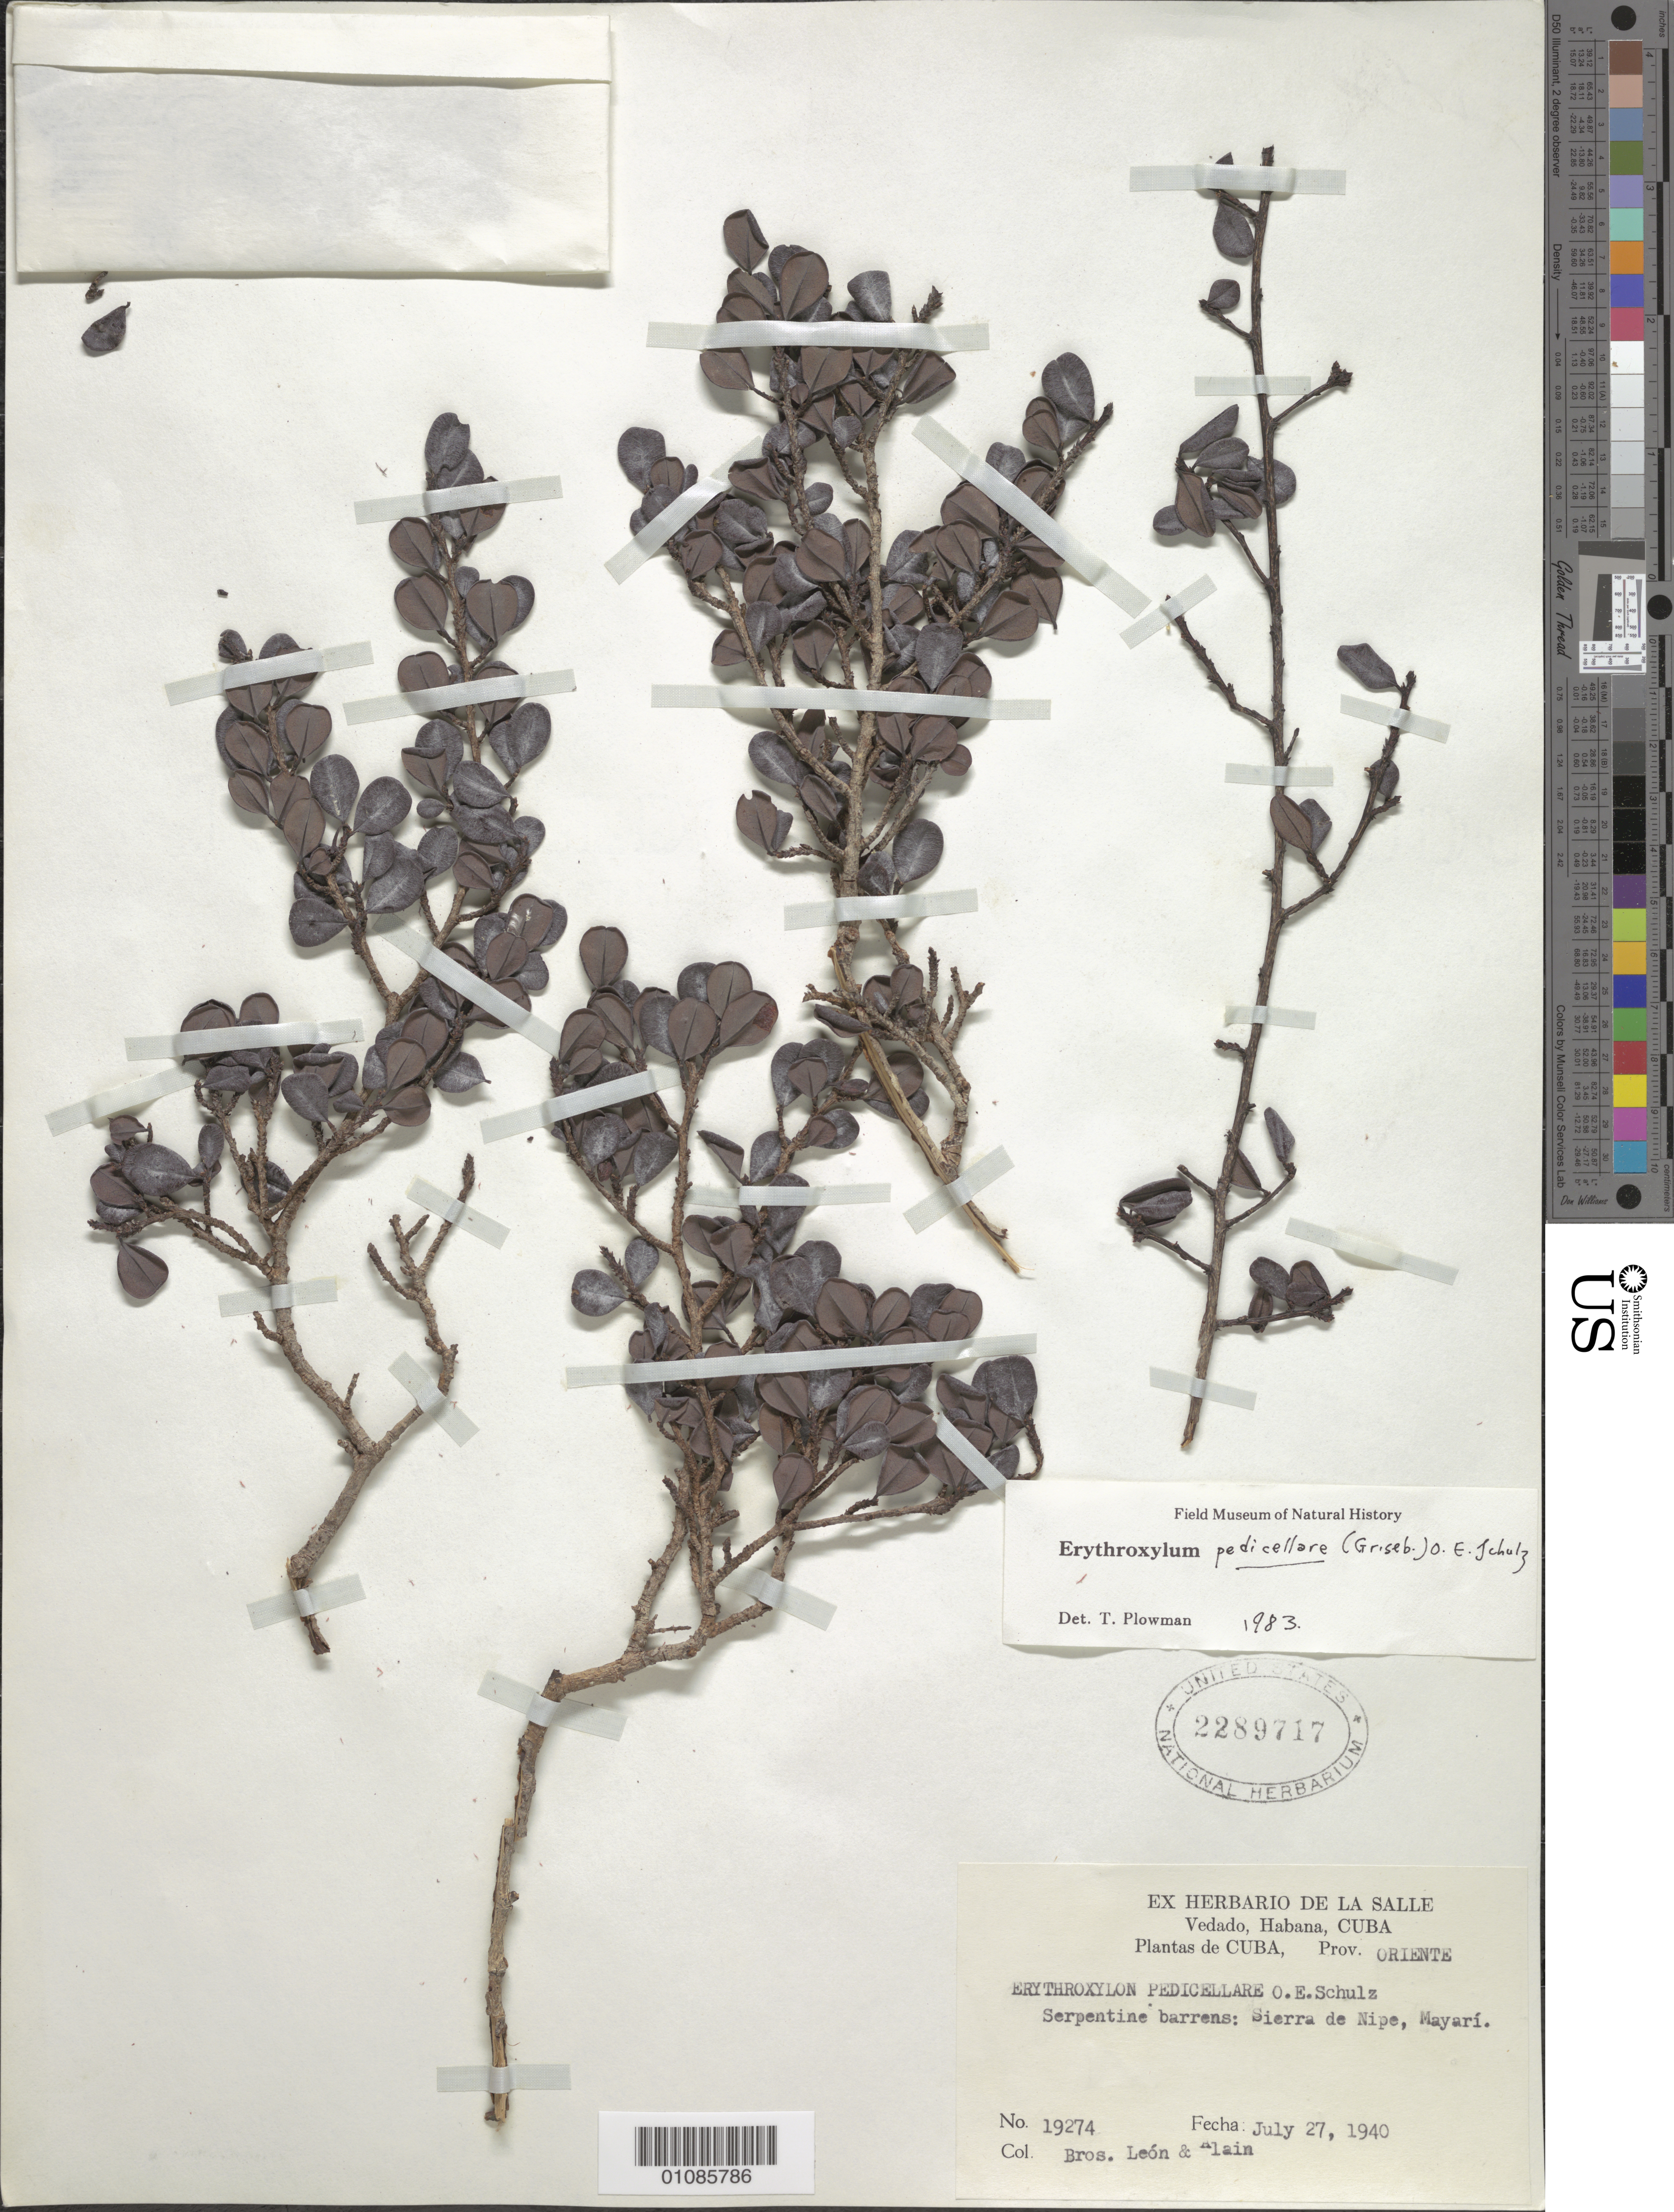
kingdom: Plantae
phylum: Tracheophyta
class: Magnoliopsida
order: Malpighiales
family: Erythroxylaceae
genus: Erythroxylum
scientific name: Erythroxylum pedicellare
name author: (Griseb.) O.E. Schulz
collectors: Bro. León & A. H. Liogier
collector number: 19274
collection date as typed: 27 Jul 1940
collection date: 1940-07-27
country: Cuba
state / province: Holguín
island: Cuba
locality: Serpentine barrens: Sierra de nipe, mayari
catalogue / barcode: US 2289717